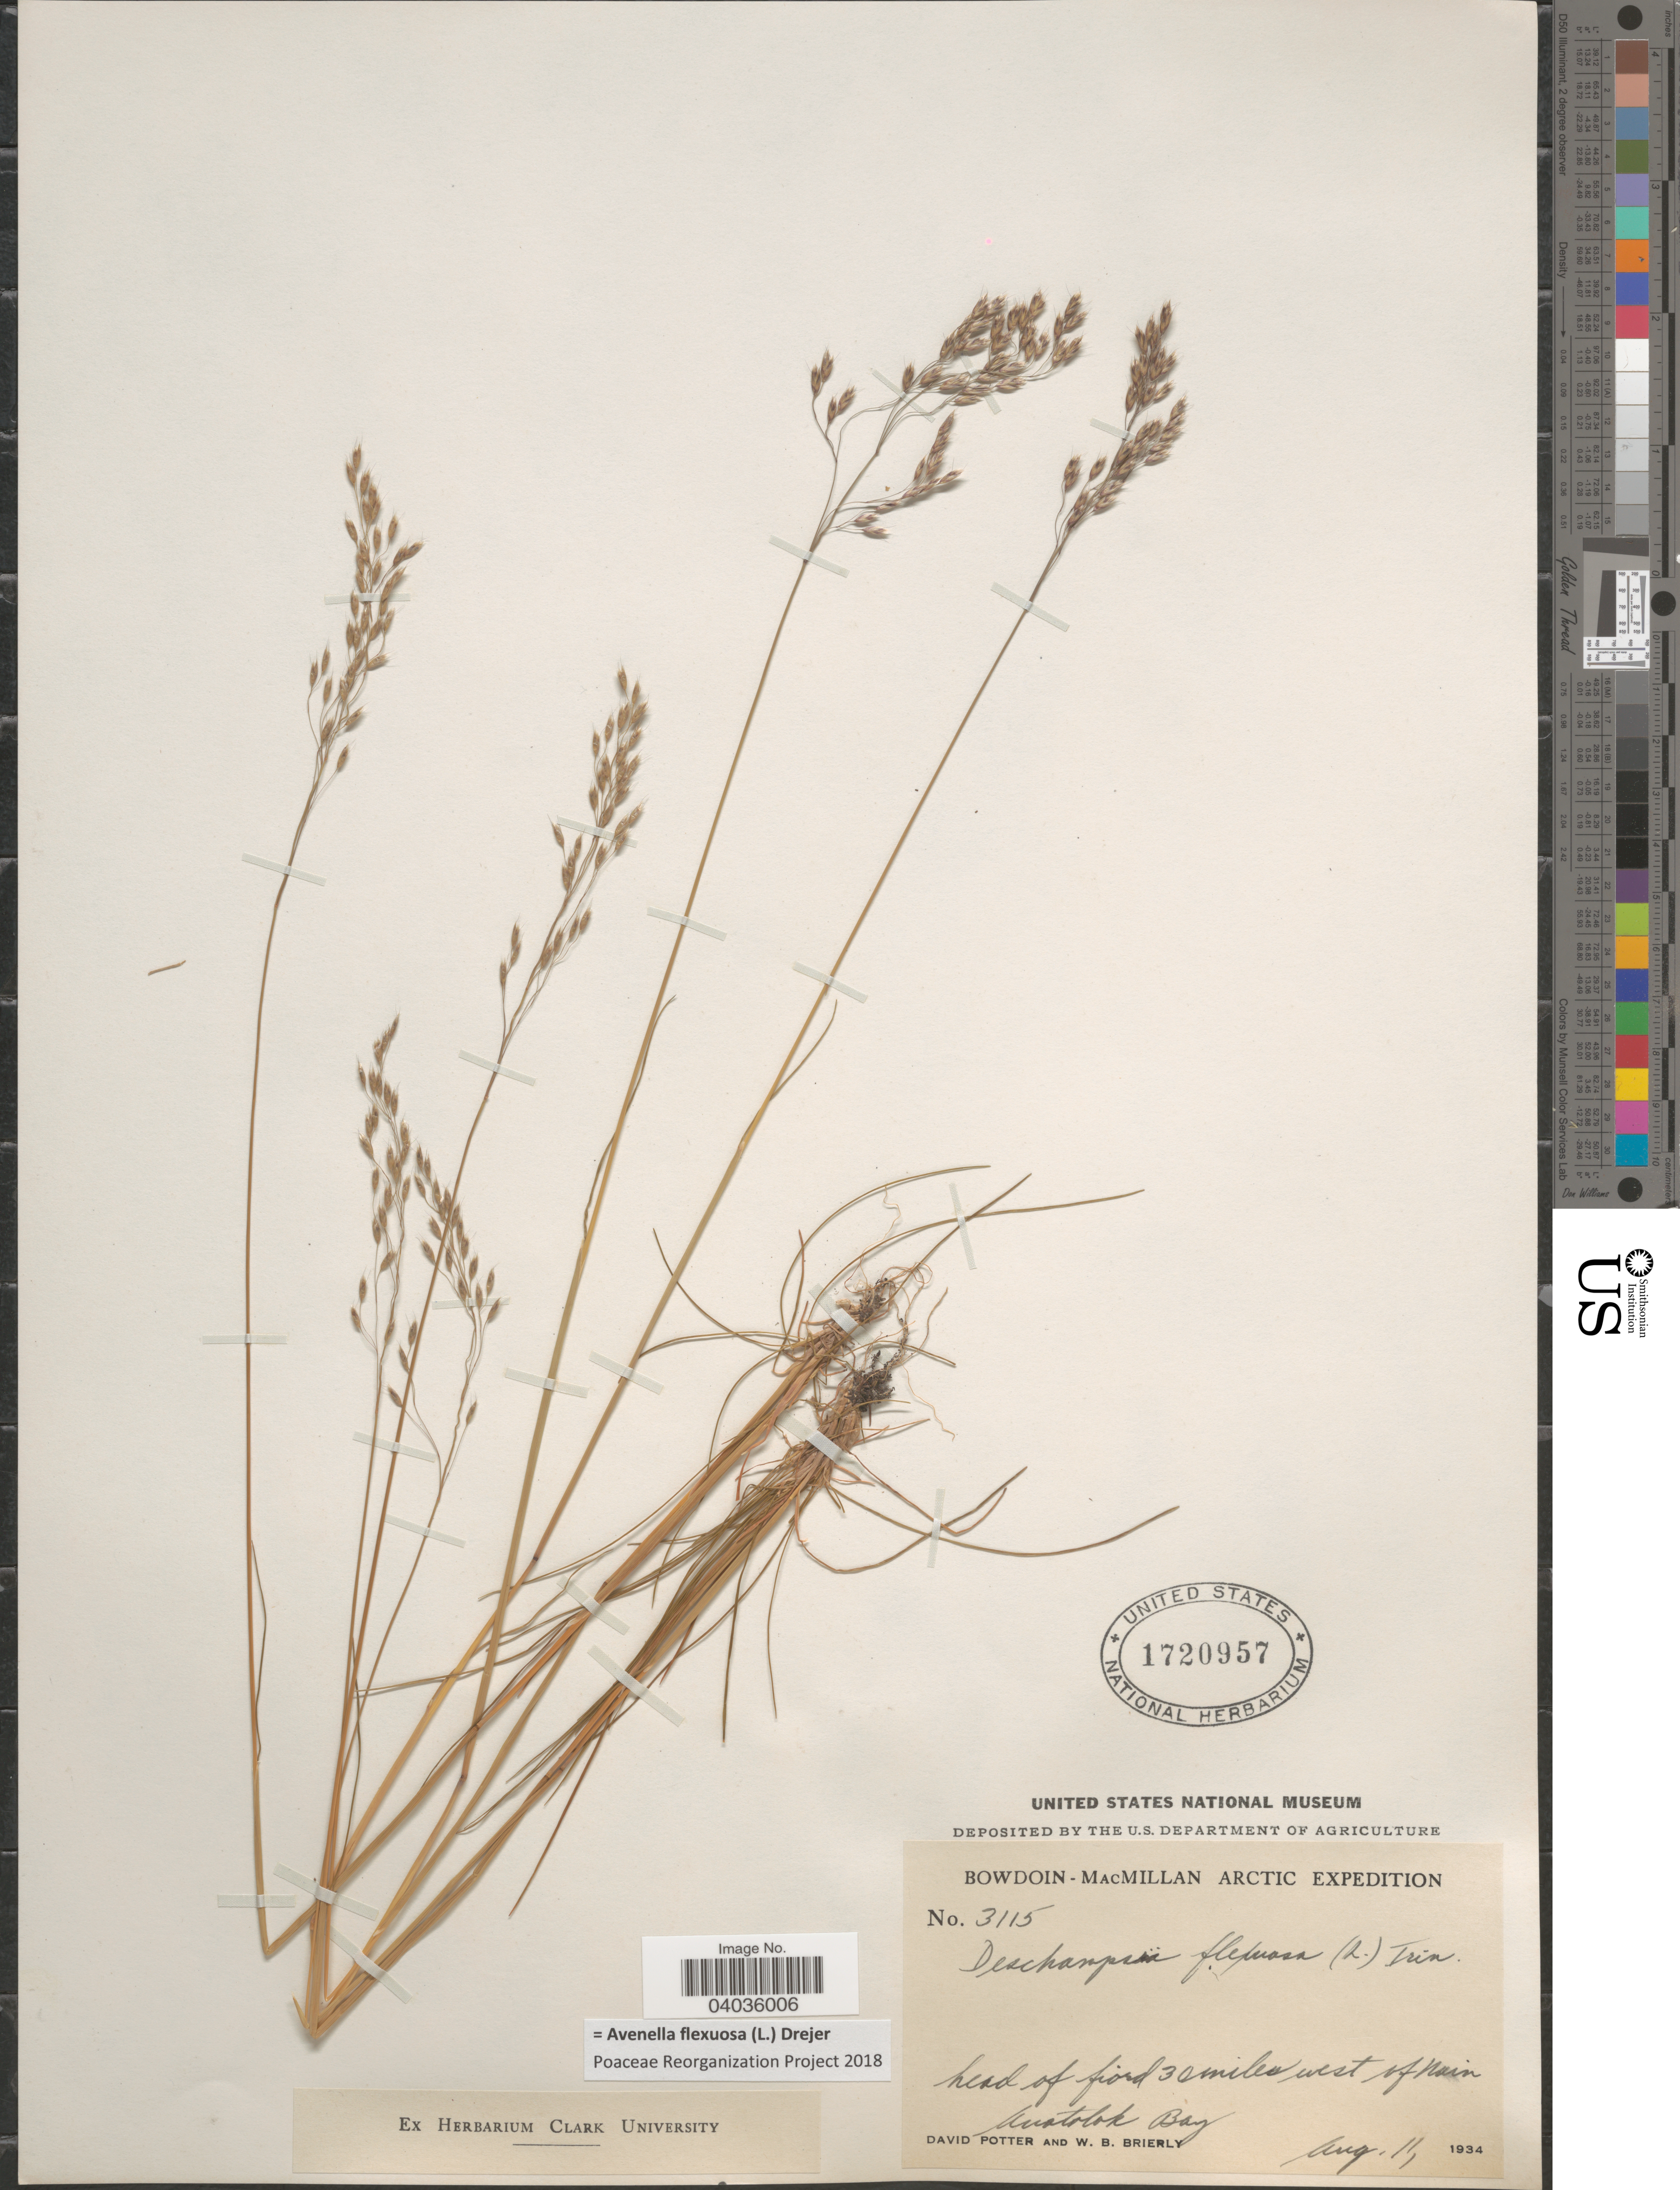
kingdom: Plantae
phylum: Tracheophyta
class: Liliopsida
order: Poales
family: Poaceae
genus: Avenella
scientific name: Avenella flexuosa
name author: (L.) Drejer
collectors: D. Potter & W. Brierly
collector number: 3115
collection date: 1934-08-11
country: Canada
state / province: Newfoundland and Labrador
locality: Head of fiord 30 miles west of Nain. Anaktalak Bay.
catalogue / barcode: US 1720957